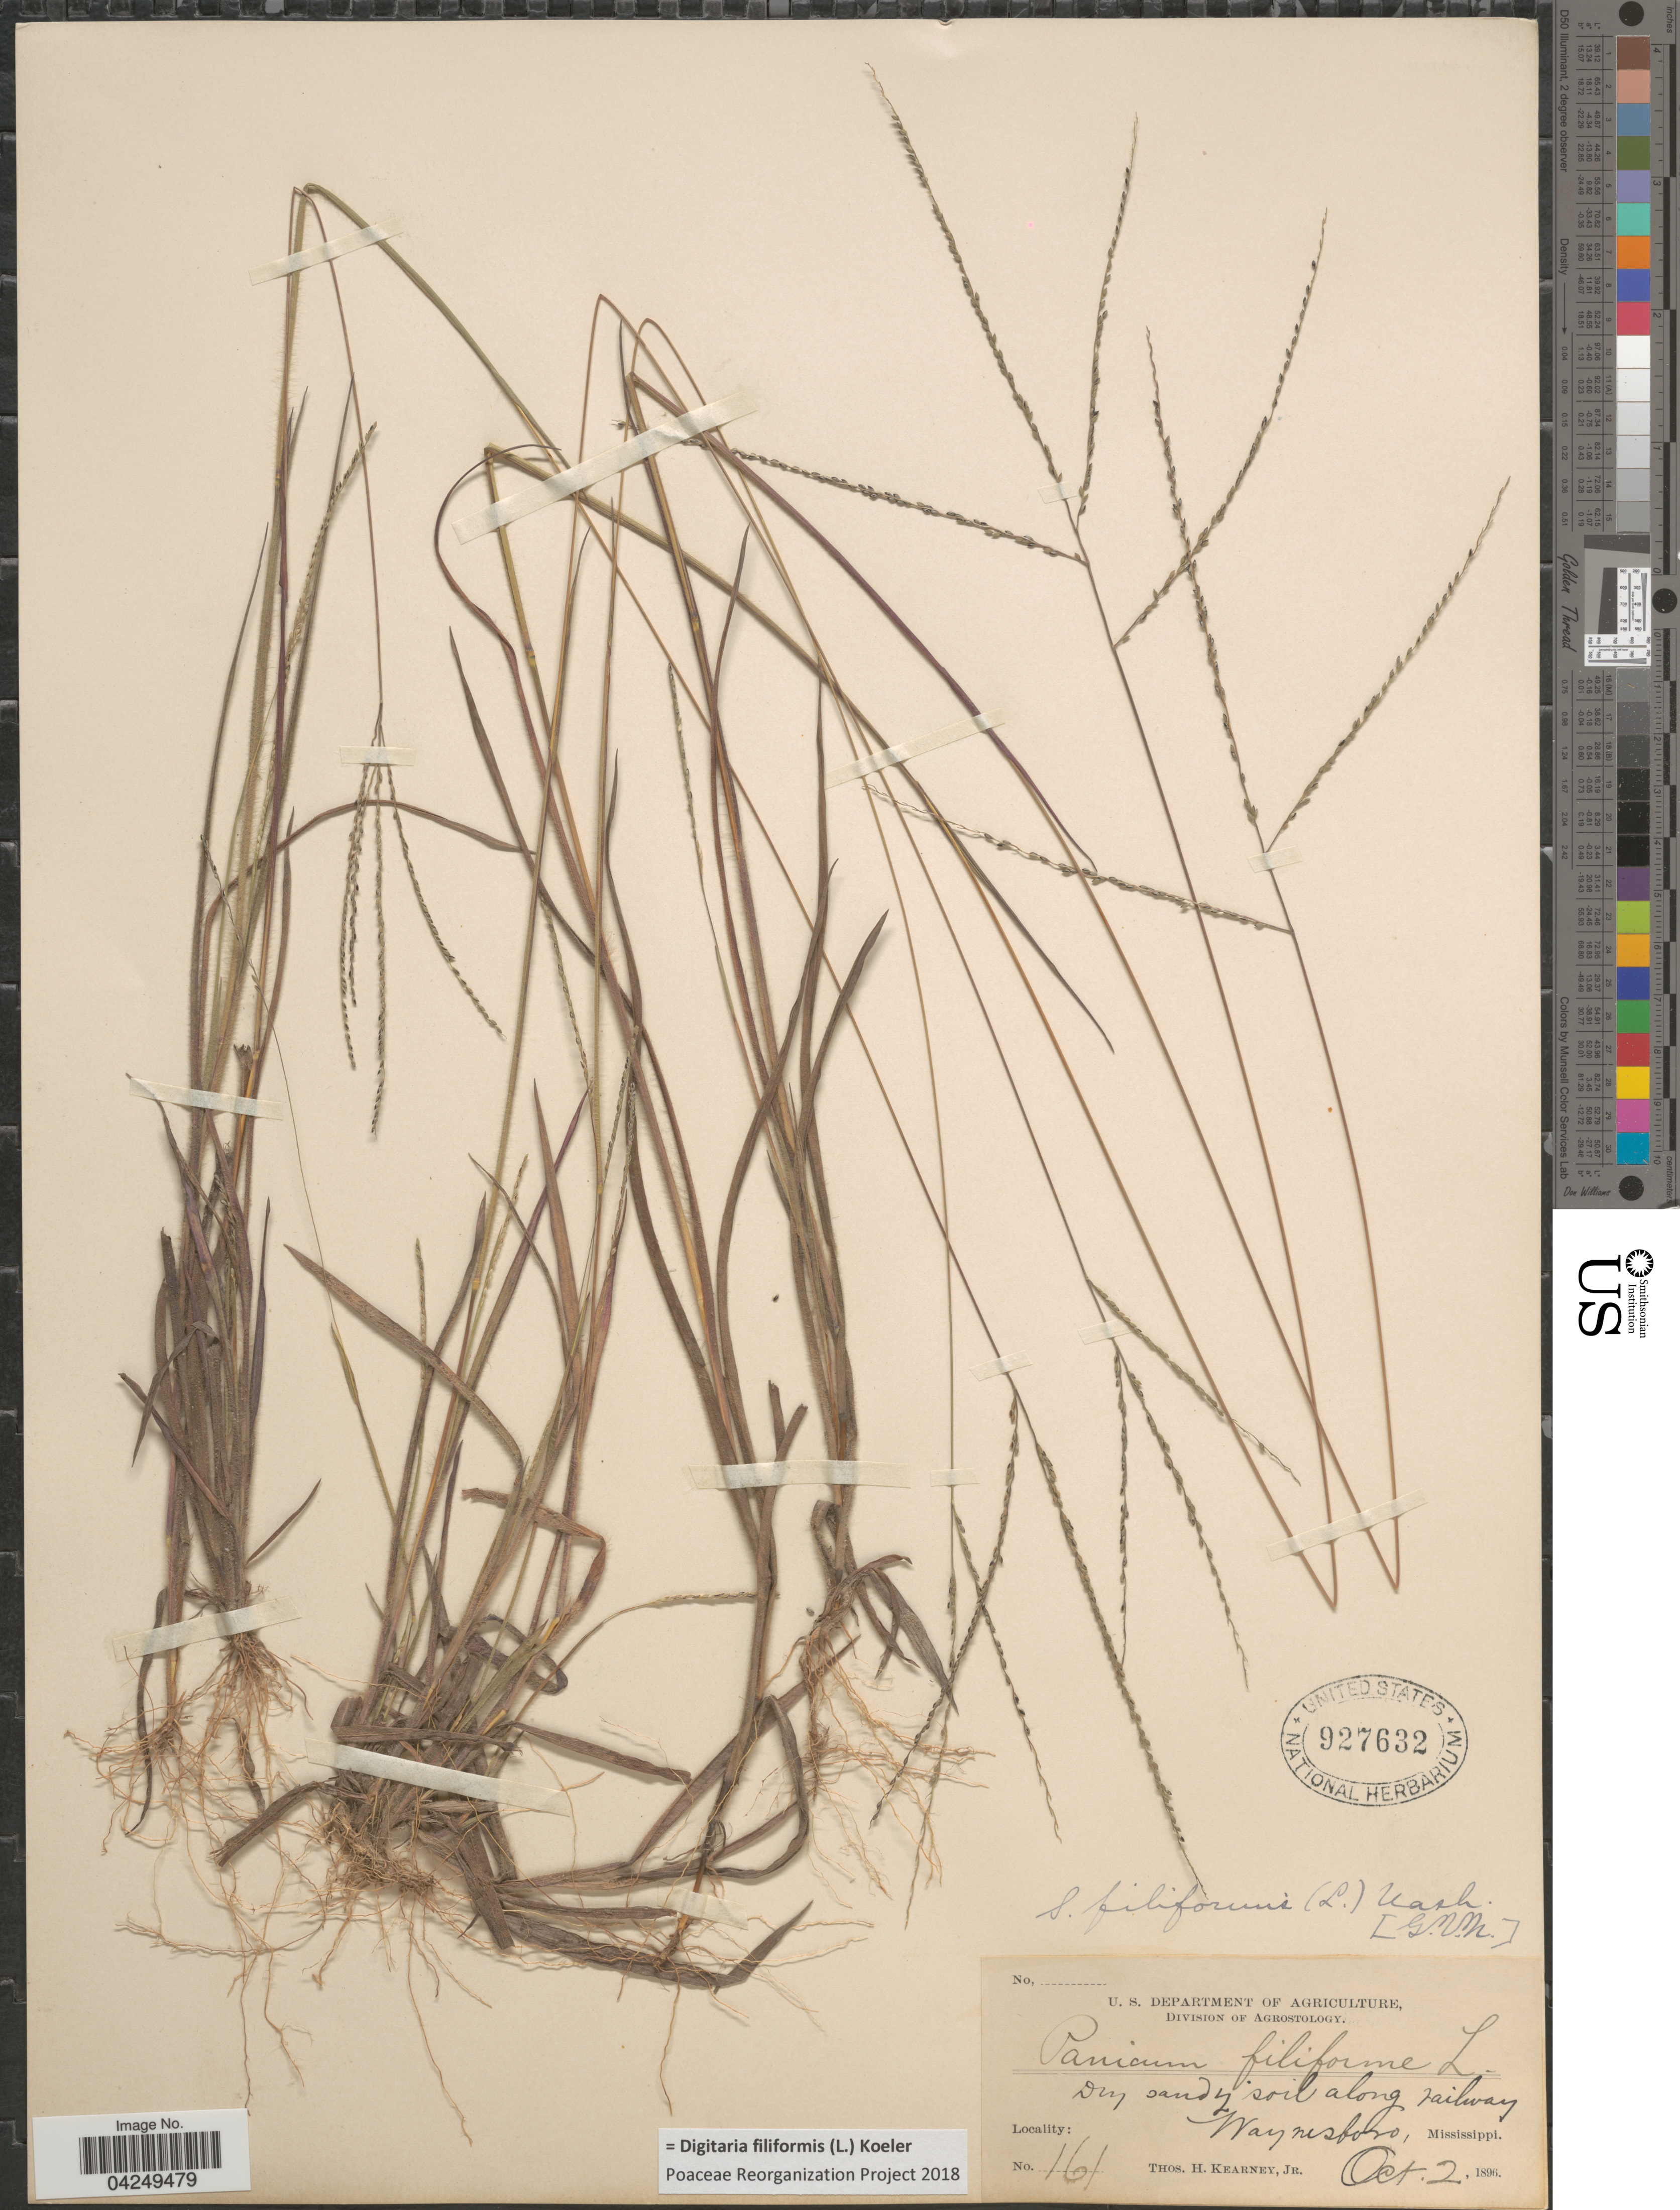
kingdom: Plantae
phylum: Tracheophyta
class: Liliopsida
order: Poales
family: Poaceae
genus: Digitaria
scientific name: Digitaria filiformis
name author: (L.) Koeler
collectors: T. H. Kearney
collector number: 161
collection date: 1896-10-02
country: United States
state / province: Mississippi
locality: Dry sandy soil along railway Waynesboro.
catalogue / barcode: US 927632